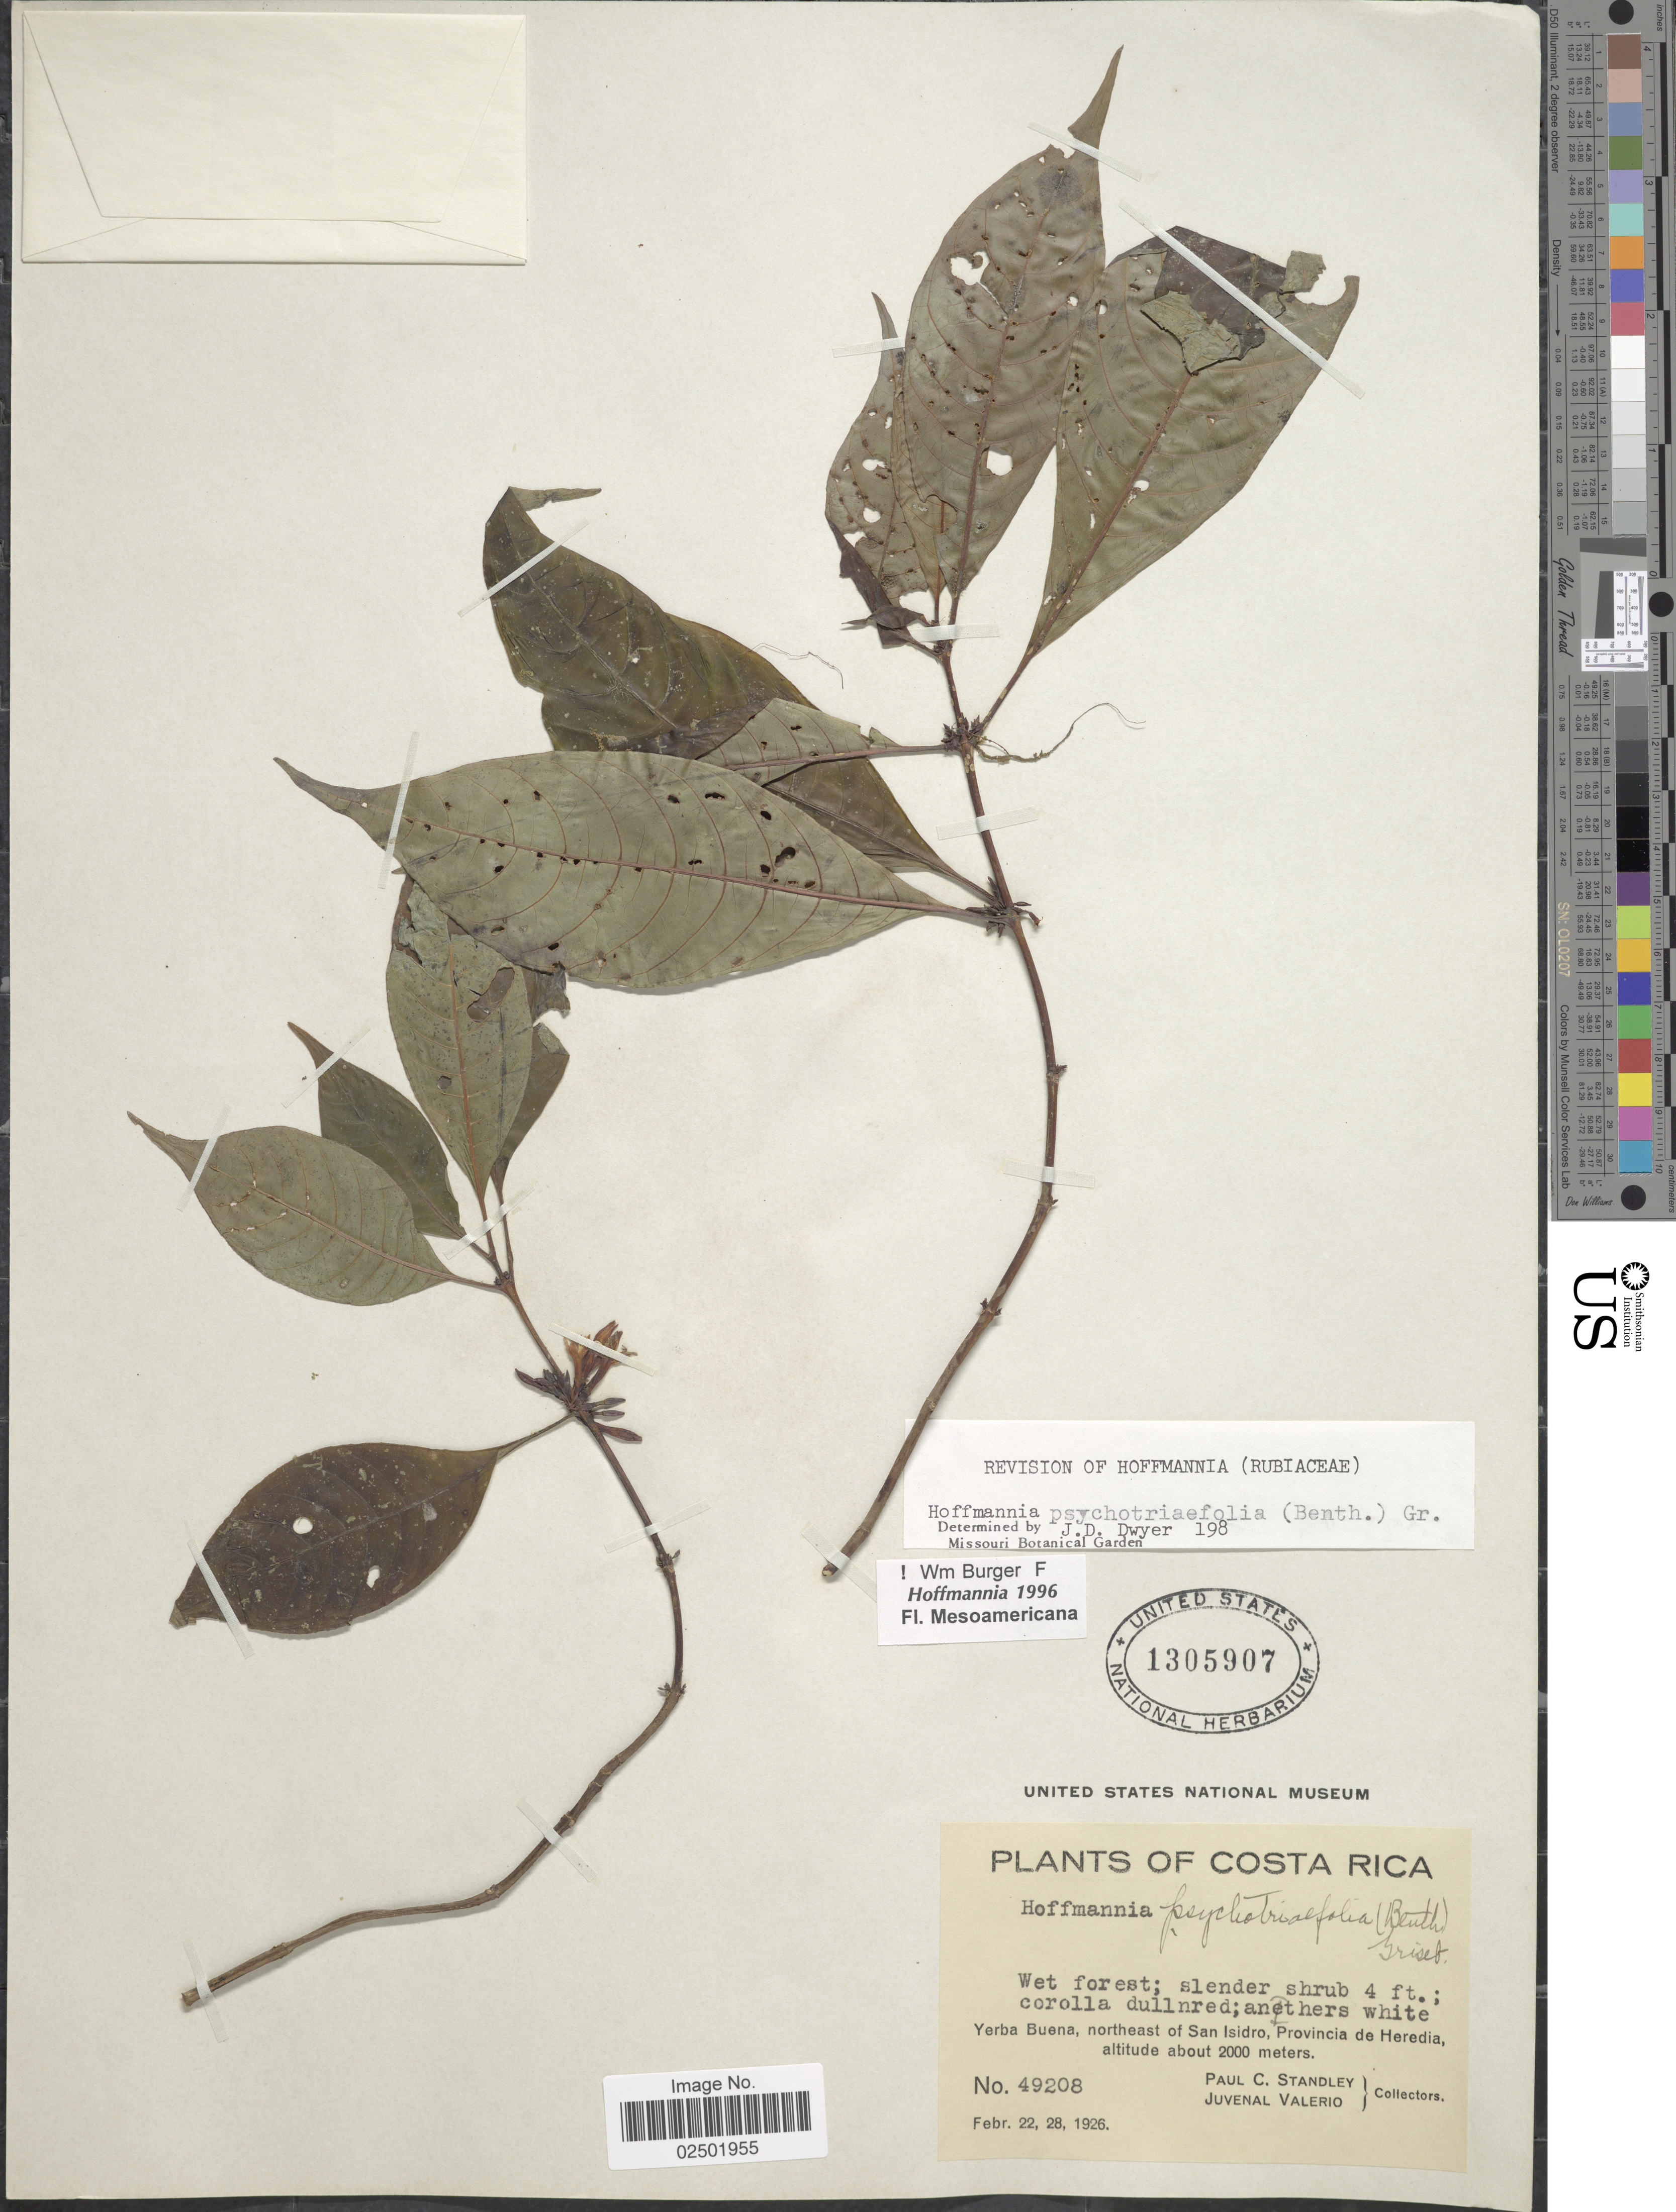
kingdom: Plantae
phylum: Tracheophyta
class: Magnoliopsida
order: Gentianales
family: Rubiaceae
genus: Hoffmannia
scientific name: Hoffmannia psychotriifolia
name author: (Benth.) Griseb.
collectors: P. C. Standley & J. Valerio R.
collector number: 49208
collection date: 1926-02-22/1926-02-28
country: Costa Rica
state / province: Heredia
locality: northeast of San Isidro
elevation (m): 2000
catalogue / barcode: US 1305907